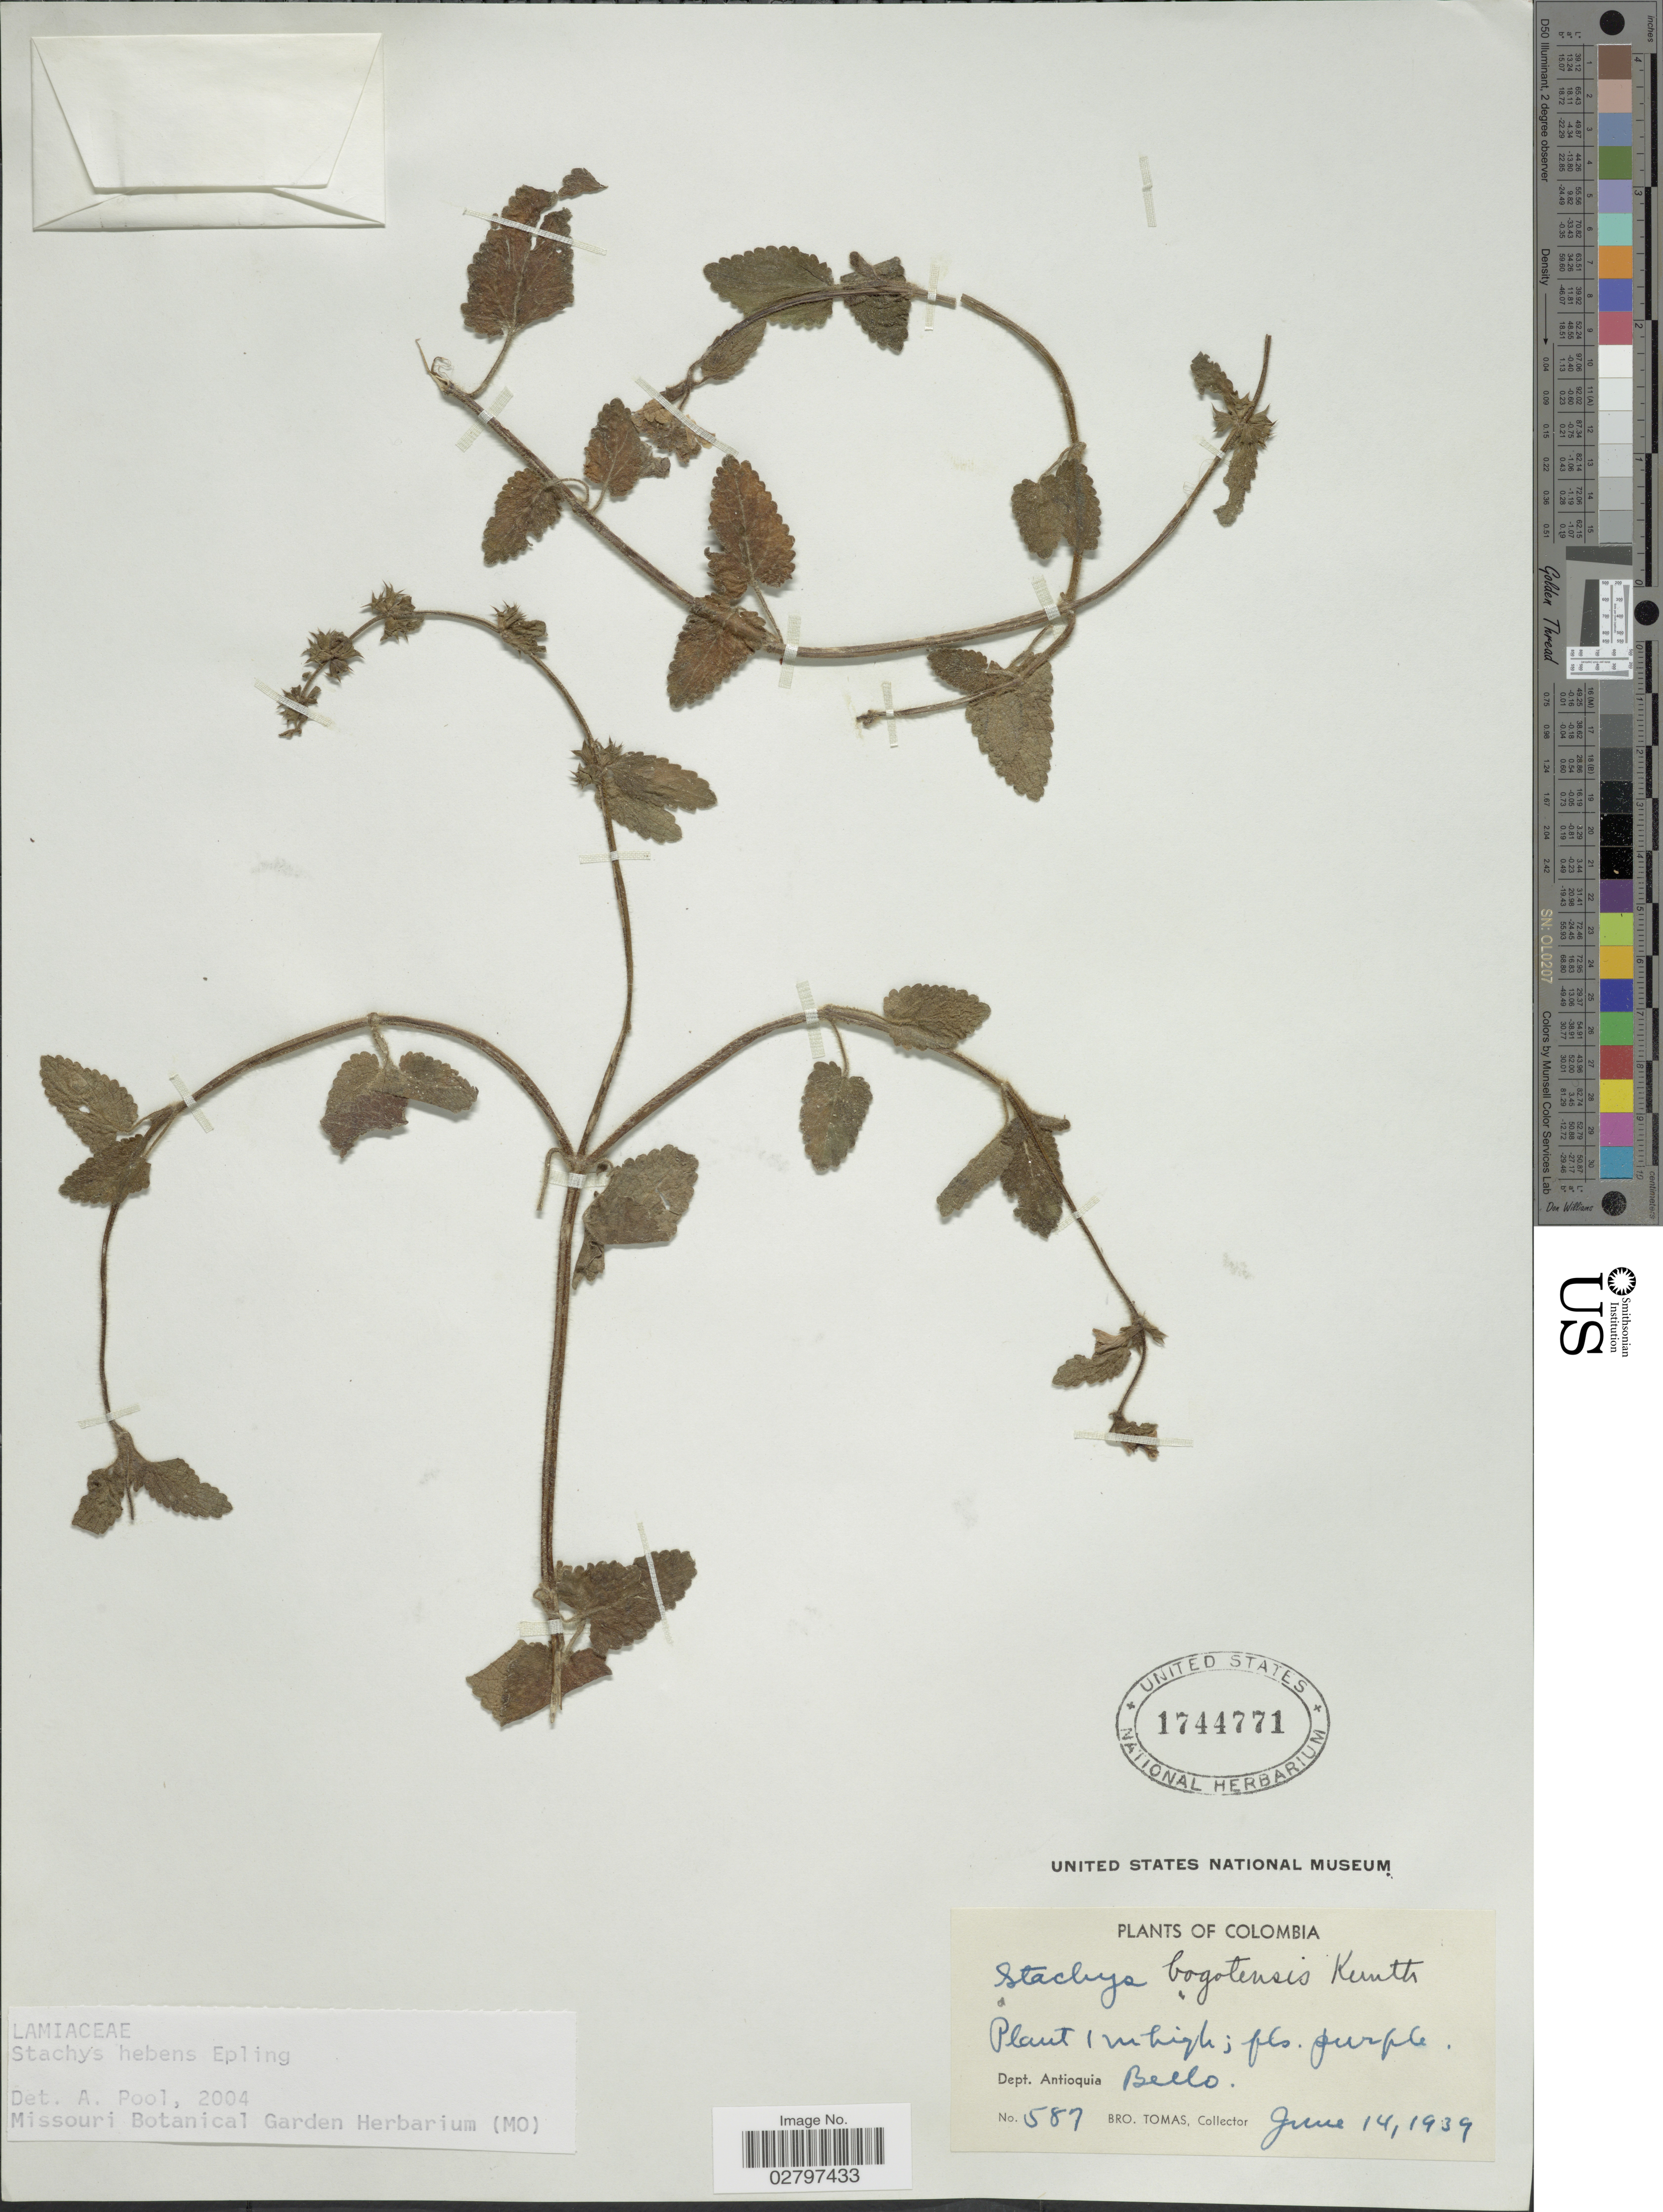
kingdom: Plantae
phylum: Tracheophyta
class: Magnoliopsida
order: Lamiales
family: Lamiaceae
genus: Stachys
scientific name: Stachys hebens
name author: Epling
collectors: B. Tomas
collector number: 587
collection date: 1939-06-14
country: Colombia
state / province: Antioquia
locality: Dept. Antioquia, Bello.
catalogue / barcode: US 1744771